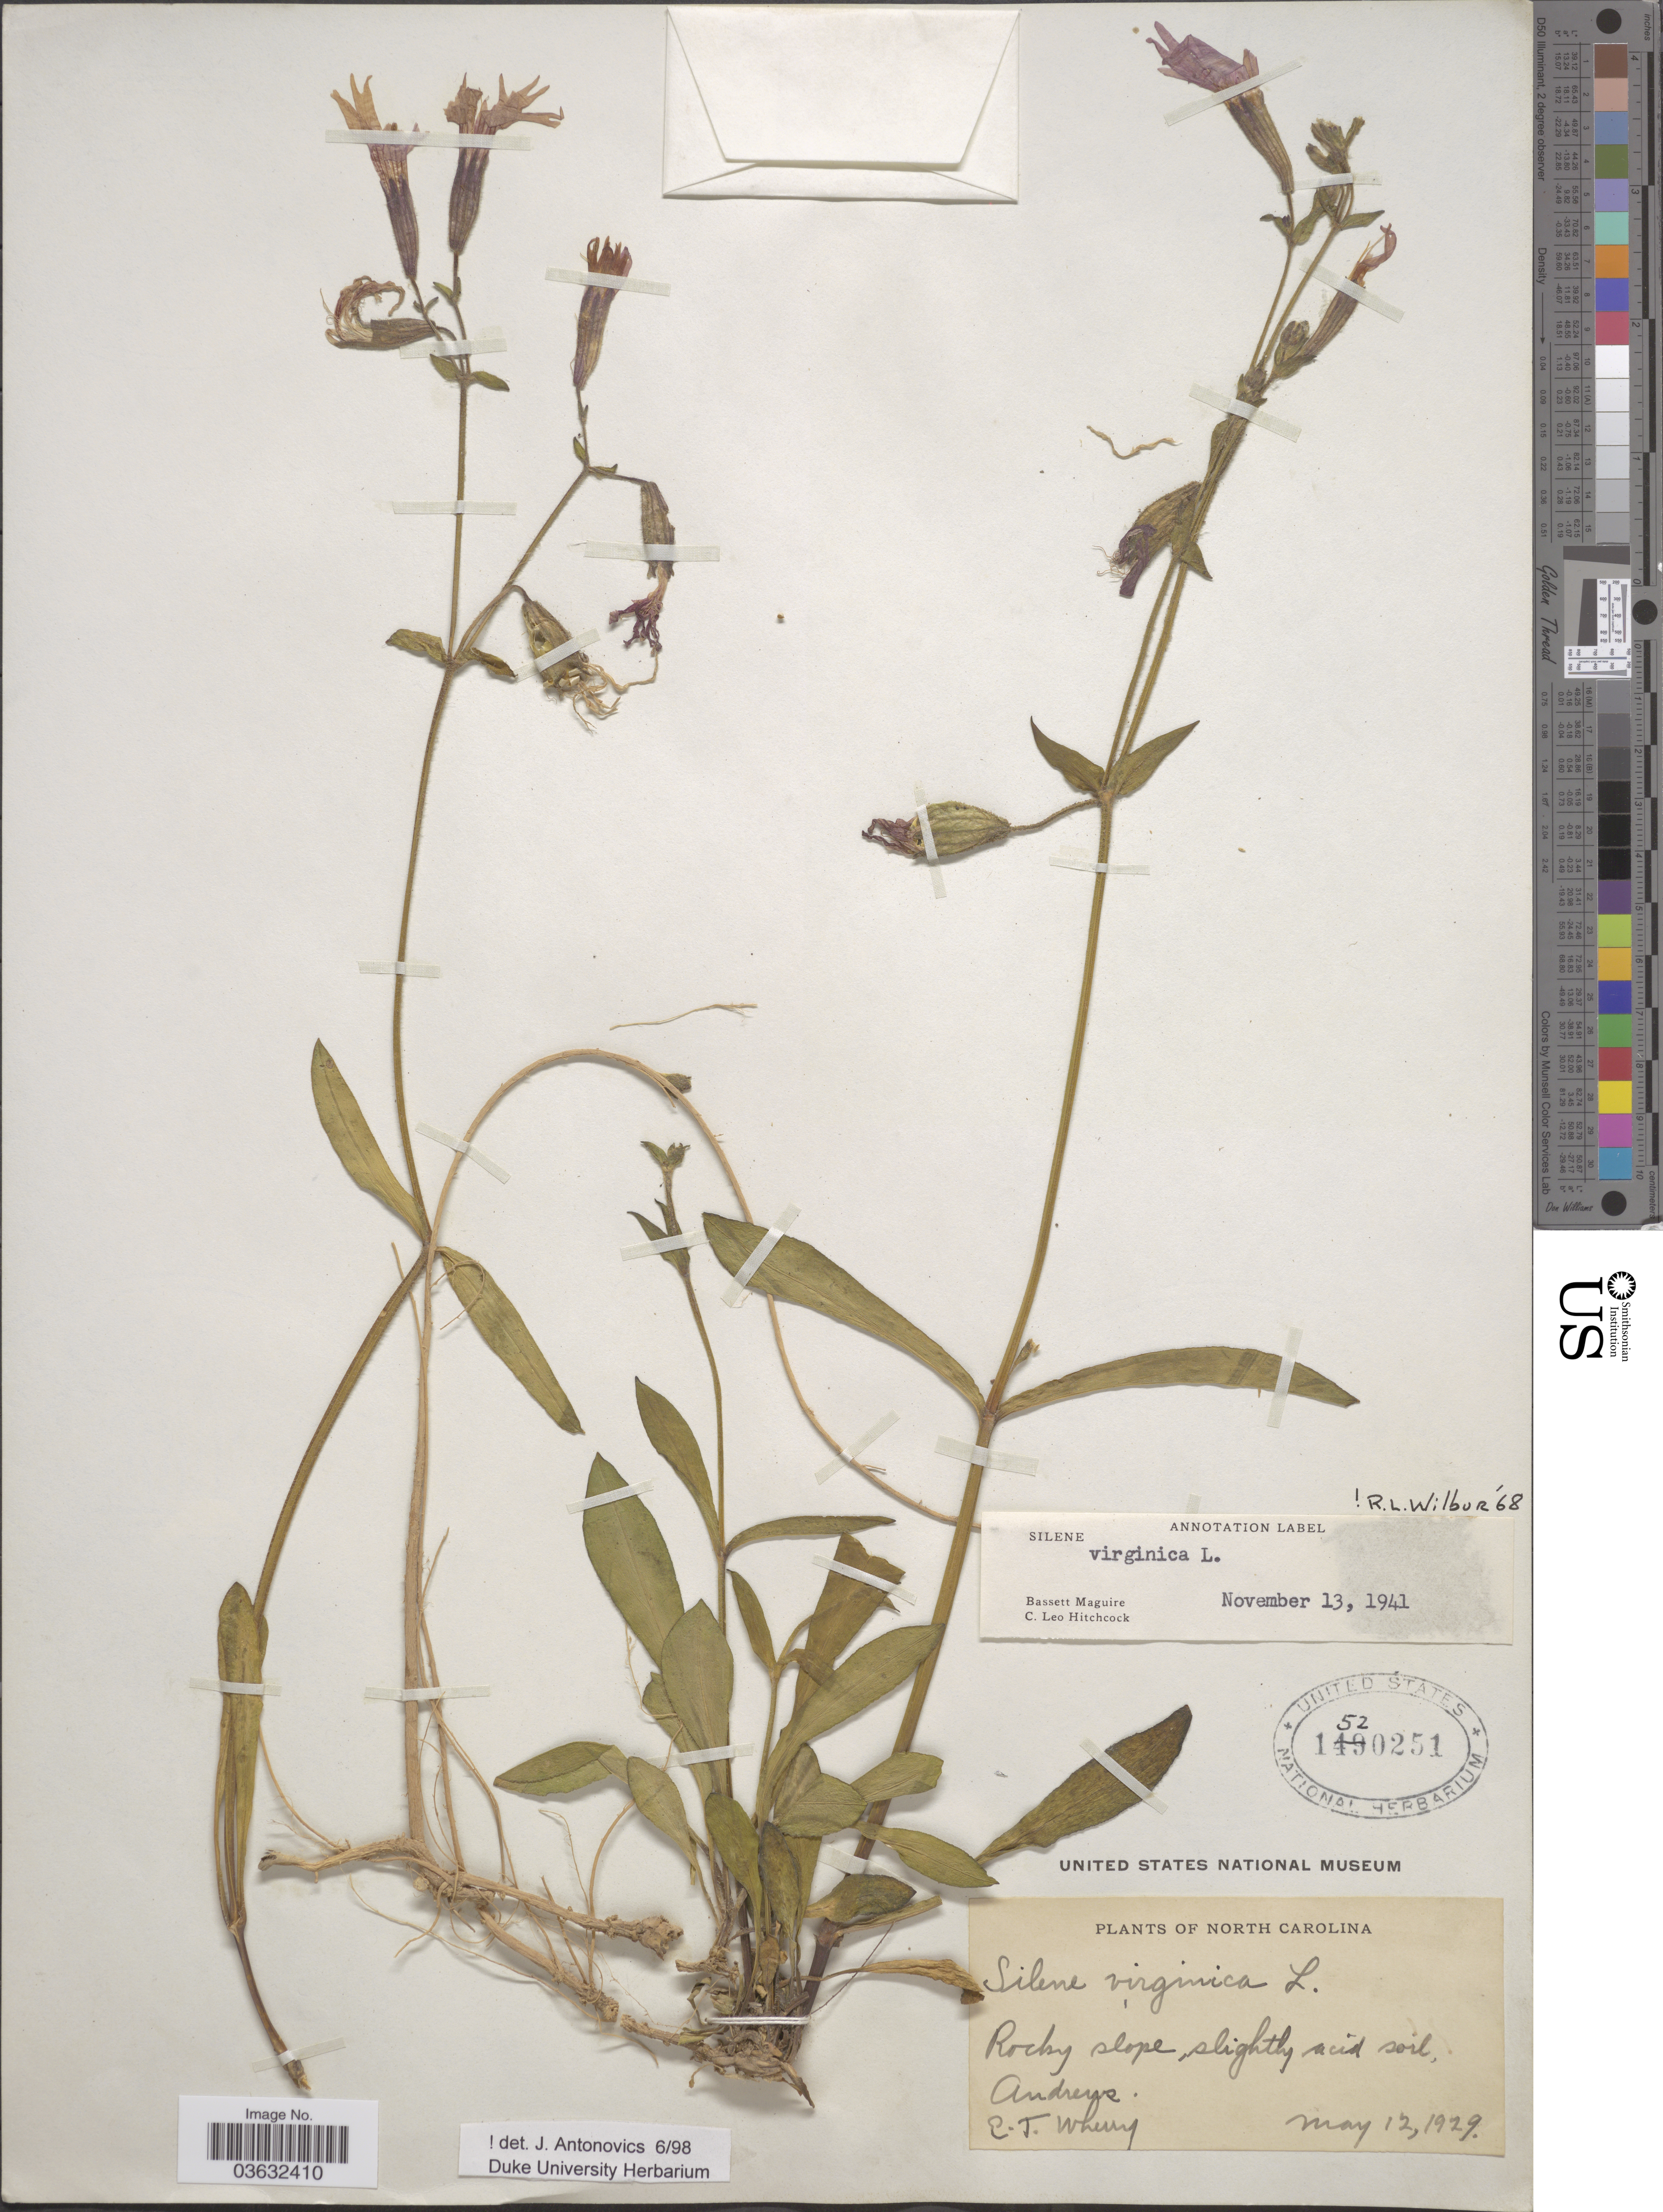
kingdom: Plantae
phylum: Tracheophyta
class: Magnoliopsida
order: Caryophyllales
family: Caryophyllaceae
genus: Silene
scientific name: Silene virginica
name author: L.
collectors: E. T. Wherry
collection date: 1929-05-12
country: United States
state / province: North Carolina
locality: Rocky slope, slightly acid soil, Andreys.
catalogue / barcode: US 1520251